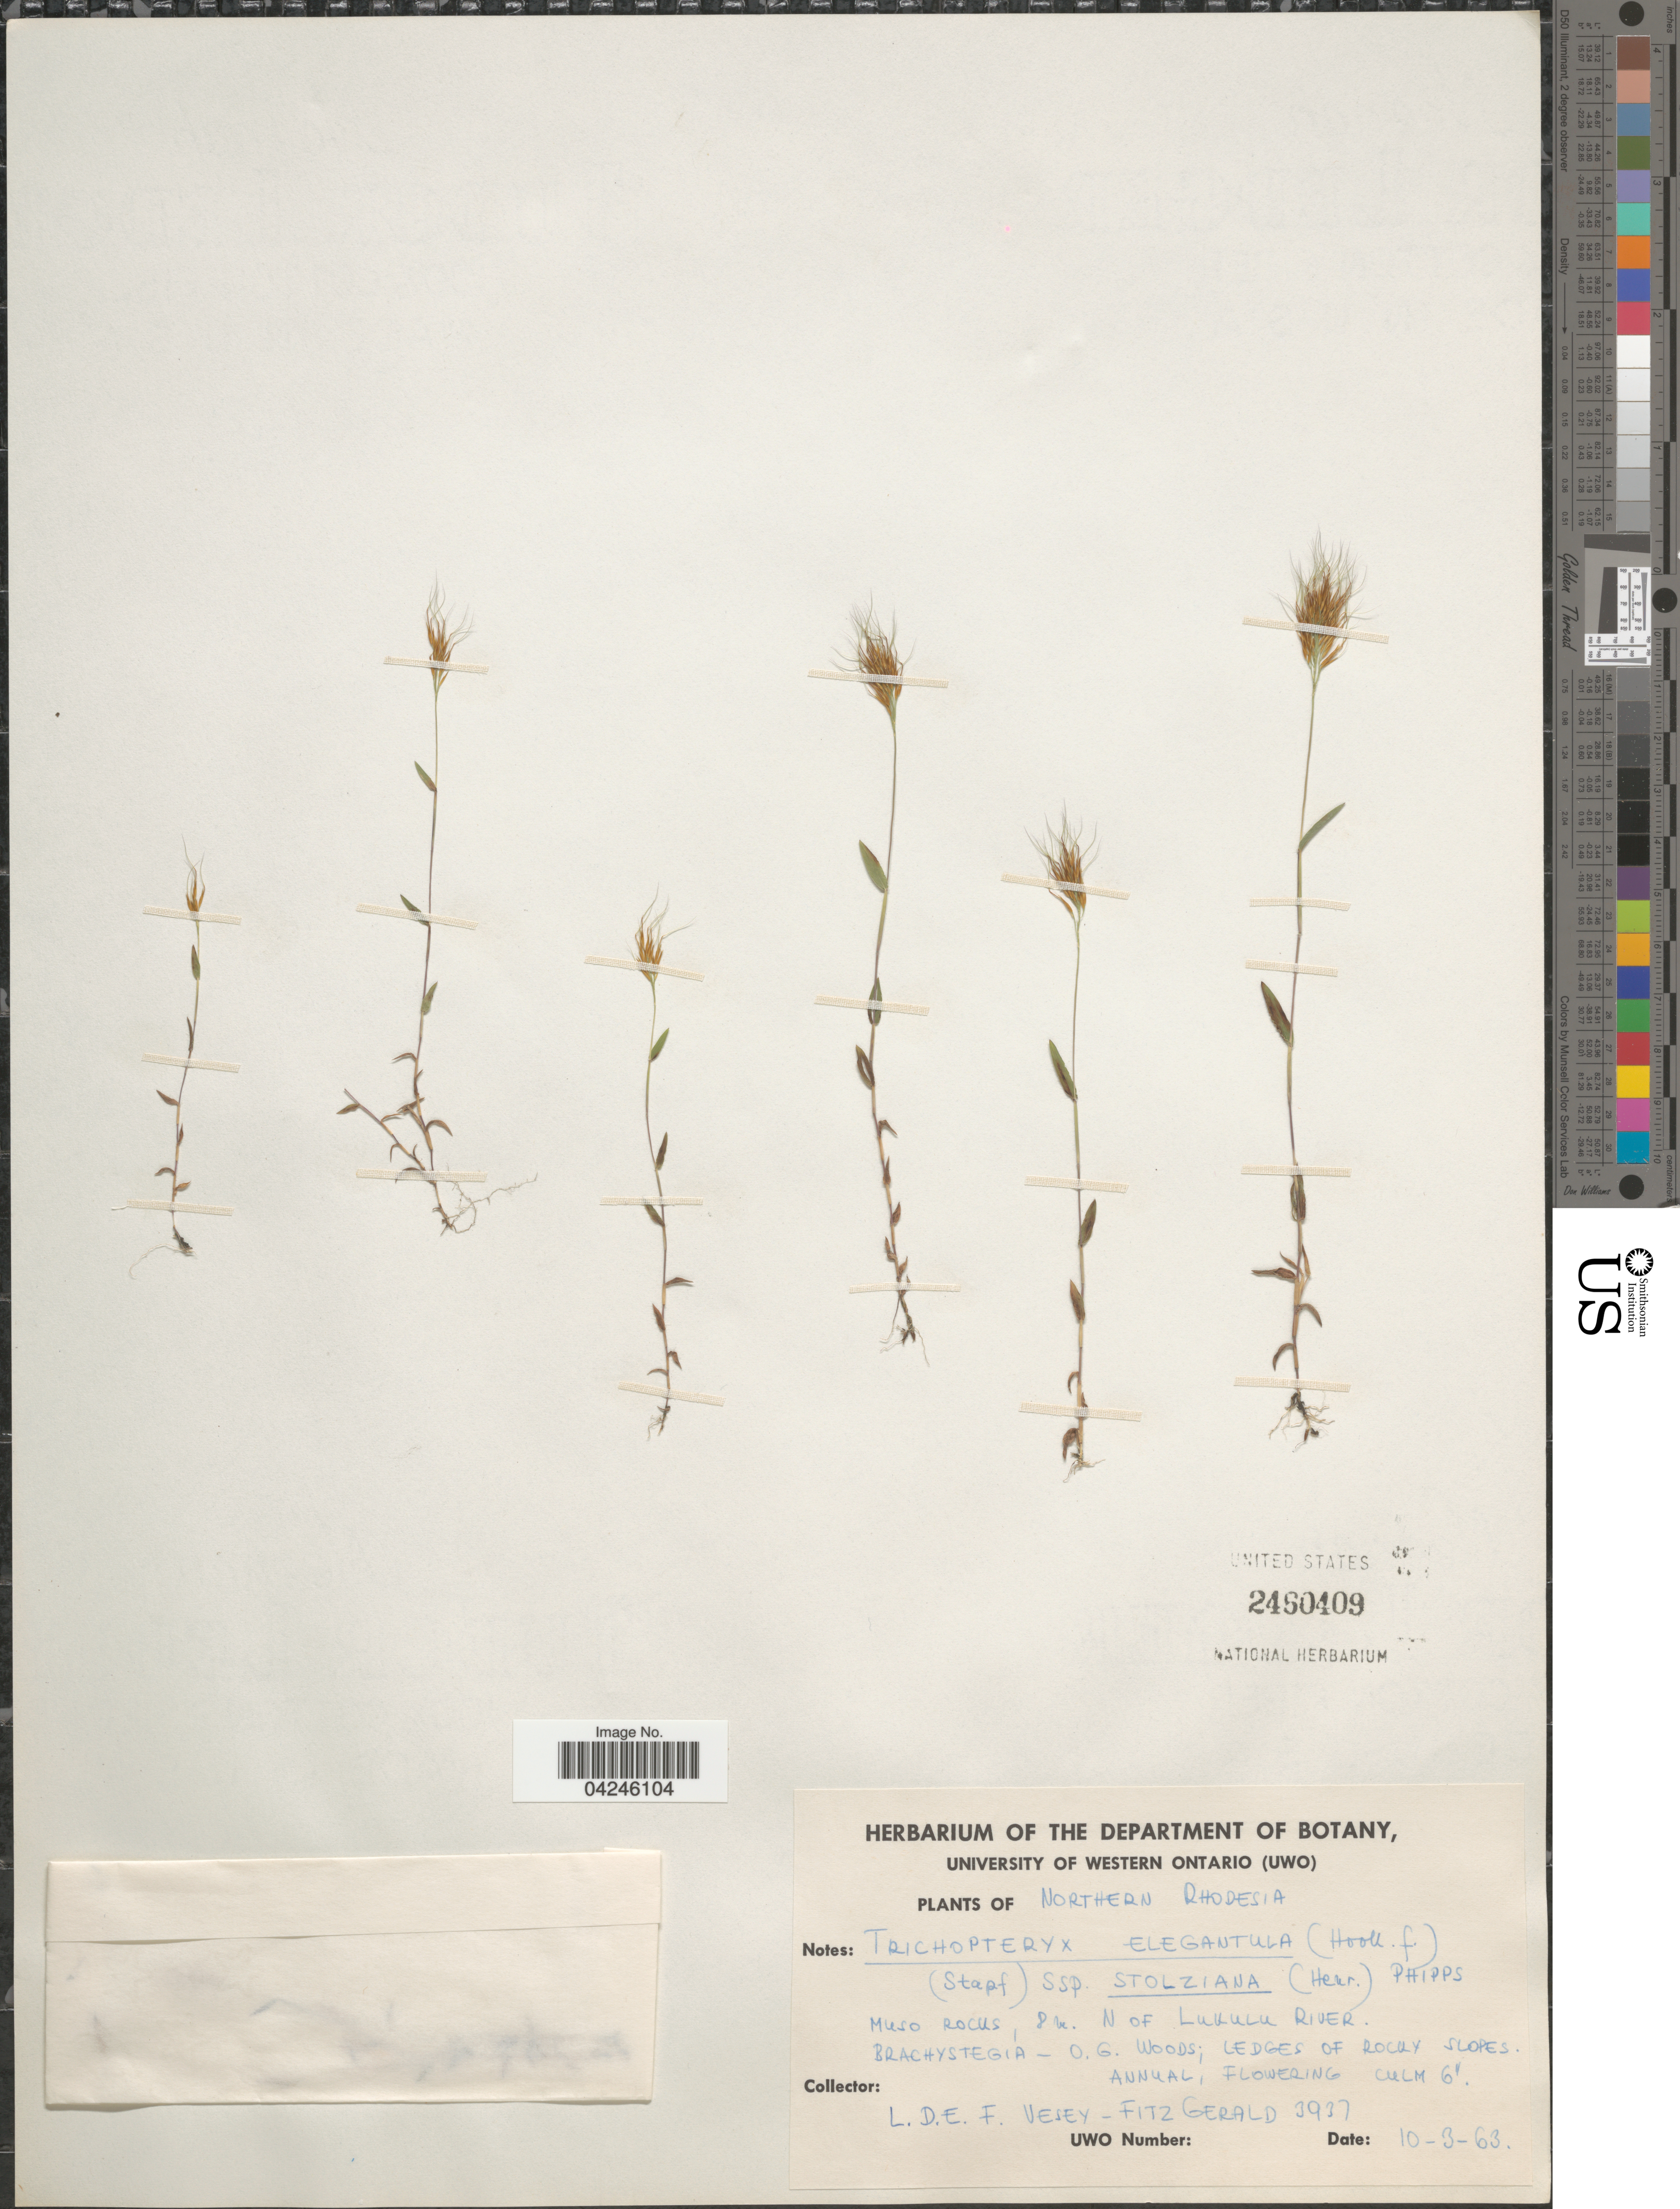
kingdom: Plantae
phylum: Tracheophyta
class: Liliopsida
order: Poales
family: Poaceae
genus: Trichopteryx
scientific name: Trichopteryx elegantula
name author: (Hook. f.) Stapf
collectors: L. Vesey-Fitzgerald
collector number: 3937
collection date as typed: Transcribed d/m/y: 10/3/63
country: Zambia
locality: Northern Rhodesia. Muso Rocus, 8 k. N of Lukulu River.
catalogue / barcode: US 2460409